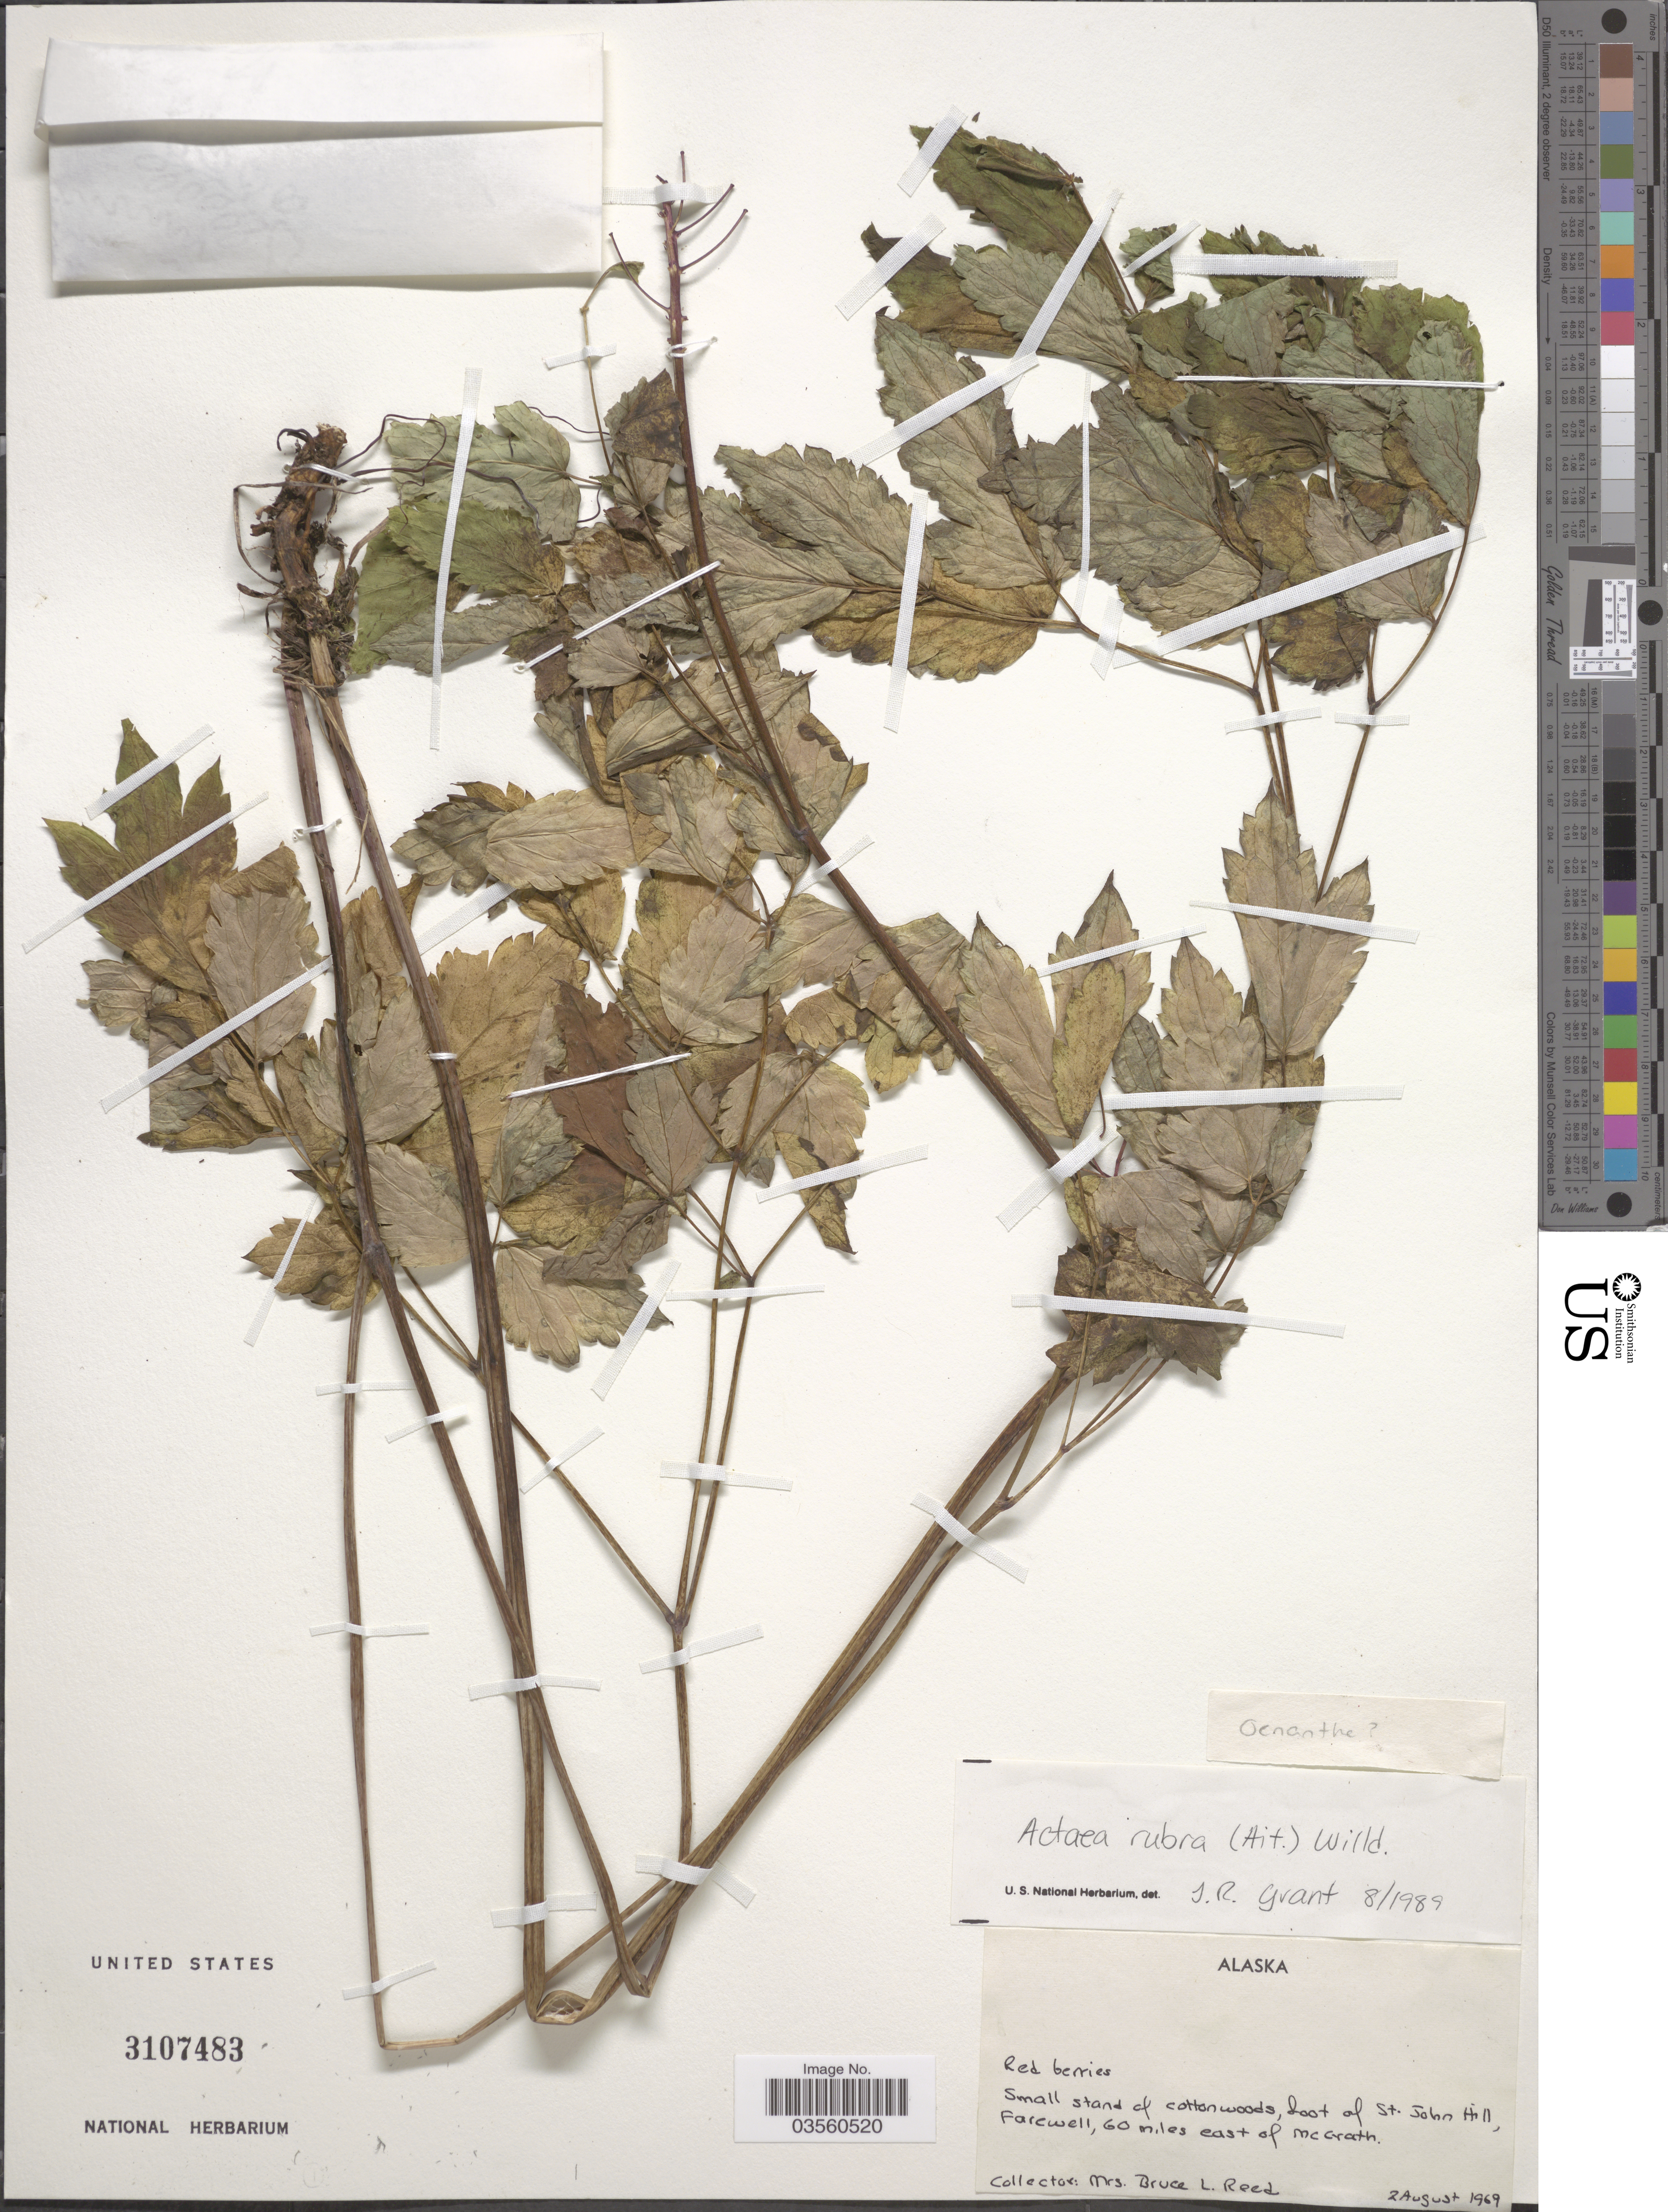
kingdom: Plantae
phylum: Tracheophyta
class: Magnoliopsida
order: Ranunculales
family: Ranunculaceae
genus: Actaea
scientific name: Actaea rubra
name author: (Aiton) Willd.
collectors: B. Reed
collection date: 1969-08-02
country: United States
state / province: Alaska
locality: Foot of St. John Hill, Farewell, 60 miles east of McGrath.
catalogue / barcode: US 3107483